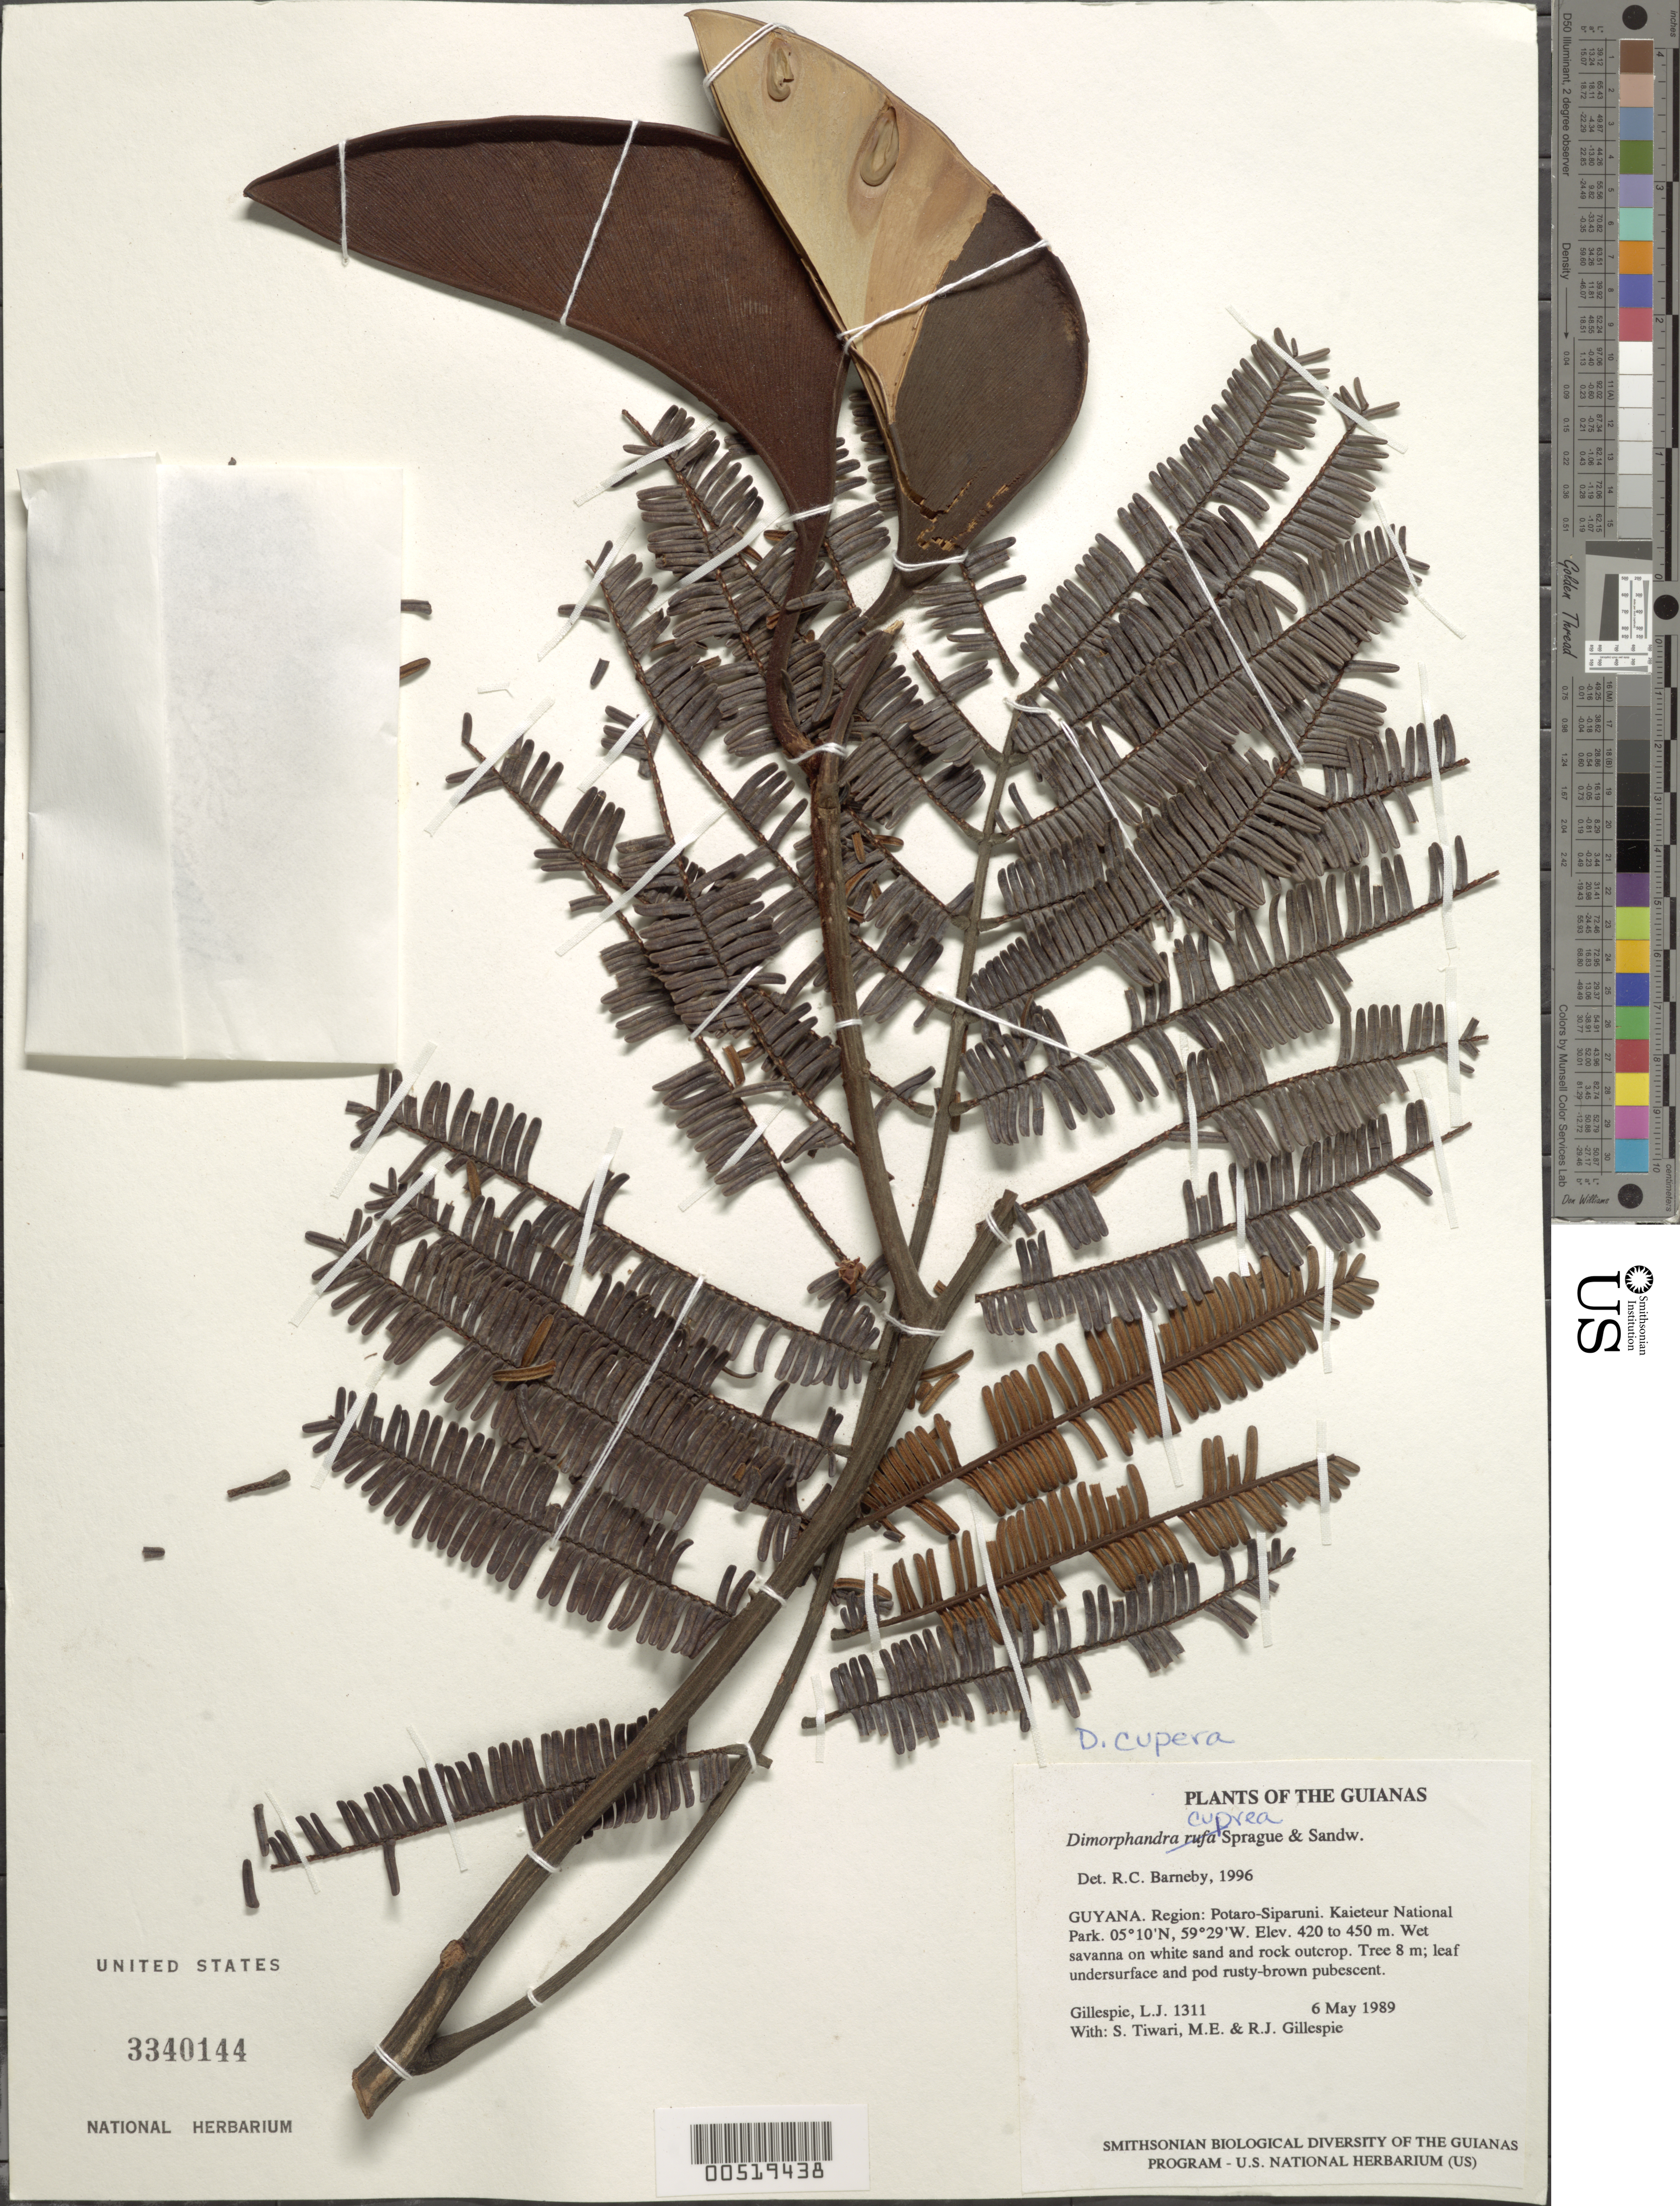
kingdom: Plantae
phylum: Tracheophyta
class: Magnoliopsida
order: Fabales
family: Fabaceae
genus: Dimorphandra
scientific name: Dimorphandra cuprea subsp. cuprea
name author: Sprague & Sandwith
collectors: L. J. Gillespie, S. Tiwari, M. Gillespie & R. Gillespie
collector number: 1311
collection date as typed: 6 May 1989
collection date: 1989-05-06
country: Guyana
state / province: Potaro-Siparuni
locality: Kaieteur National Park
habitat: Wet savanna on white sand and rock outcrop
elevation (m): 420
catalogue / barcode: US 3340144